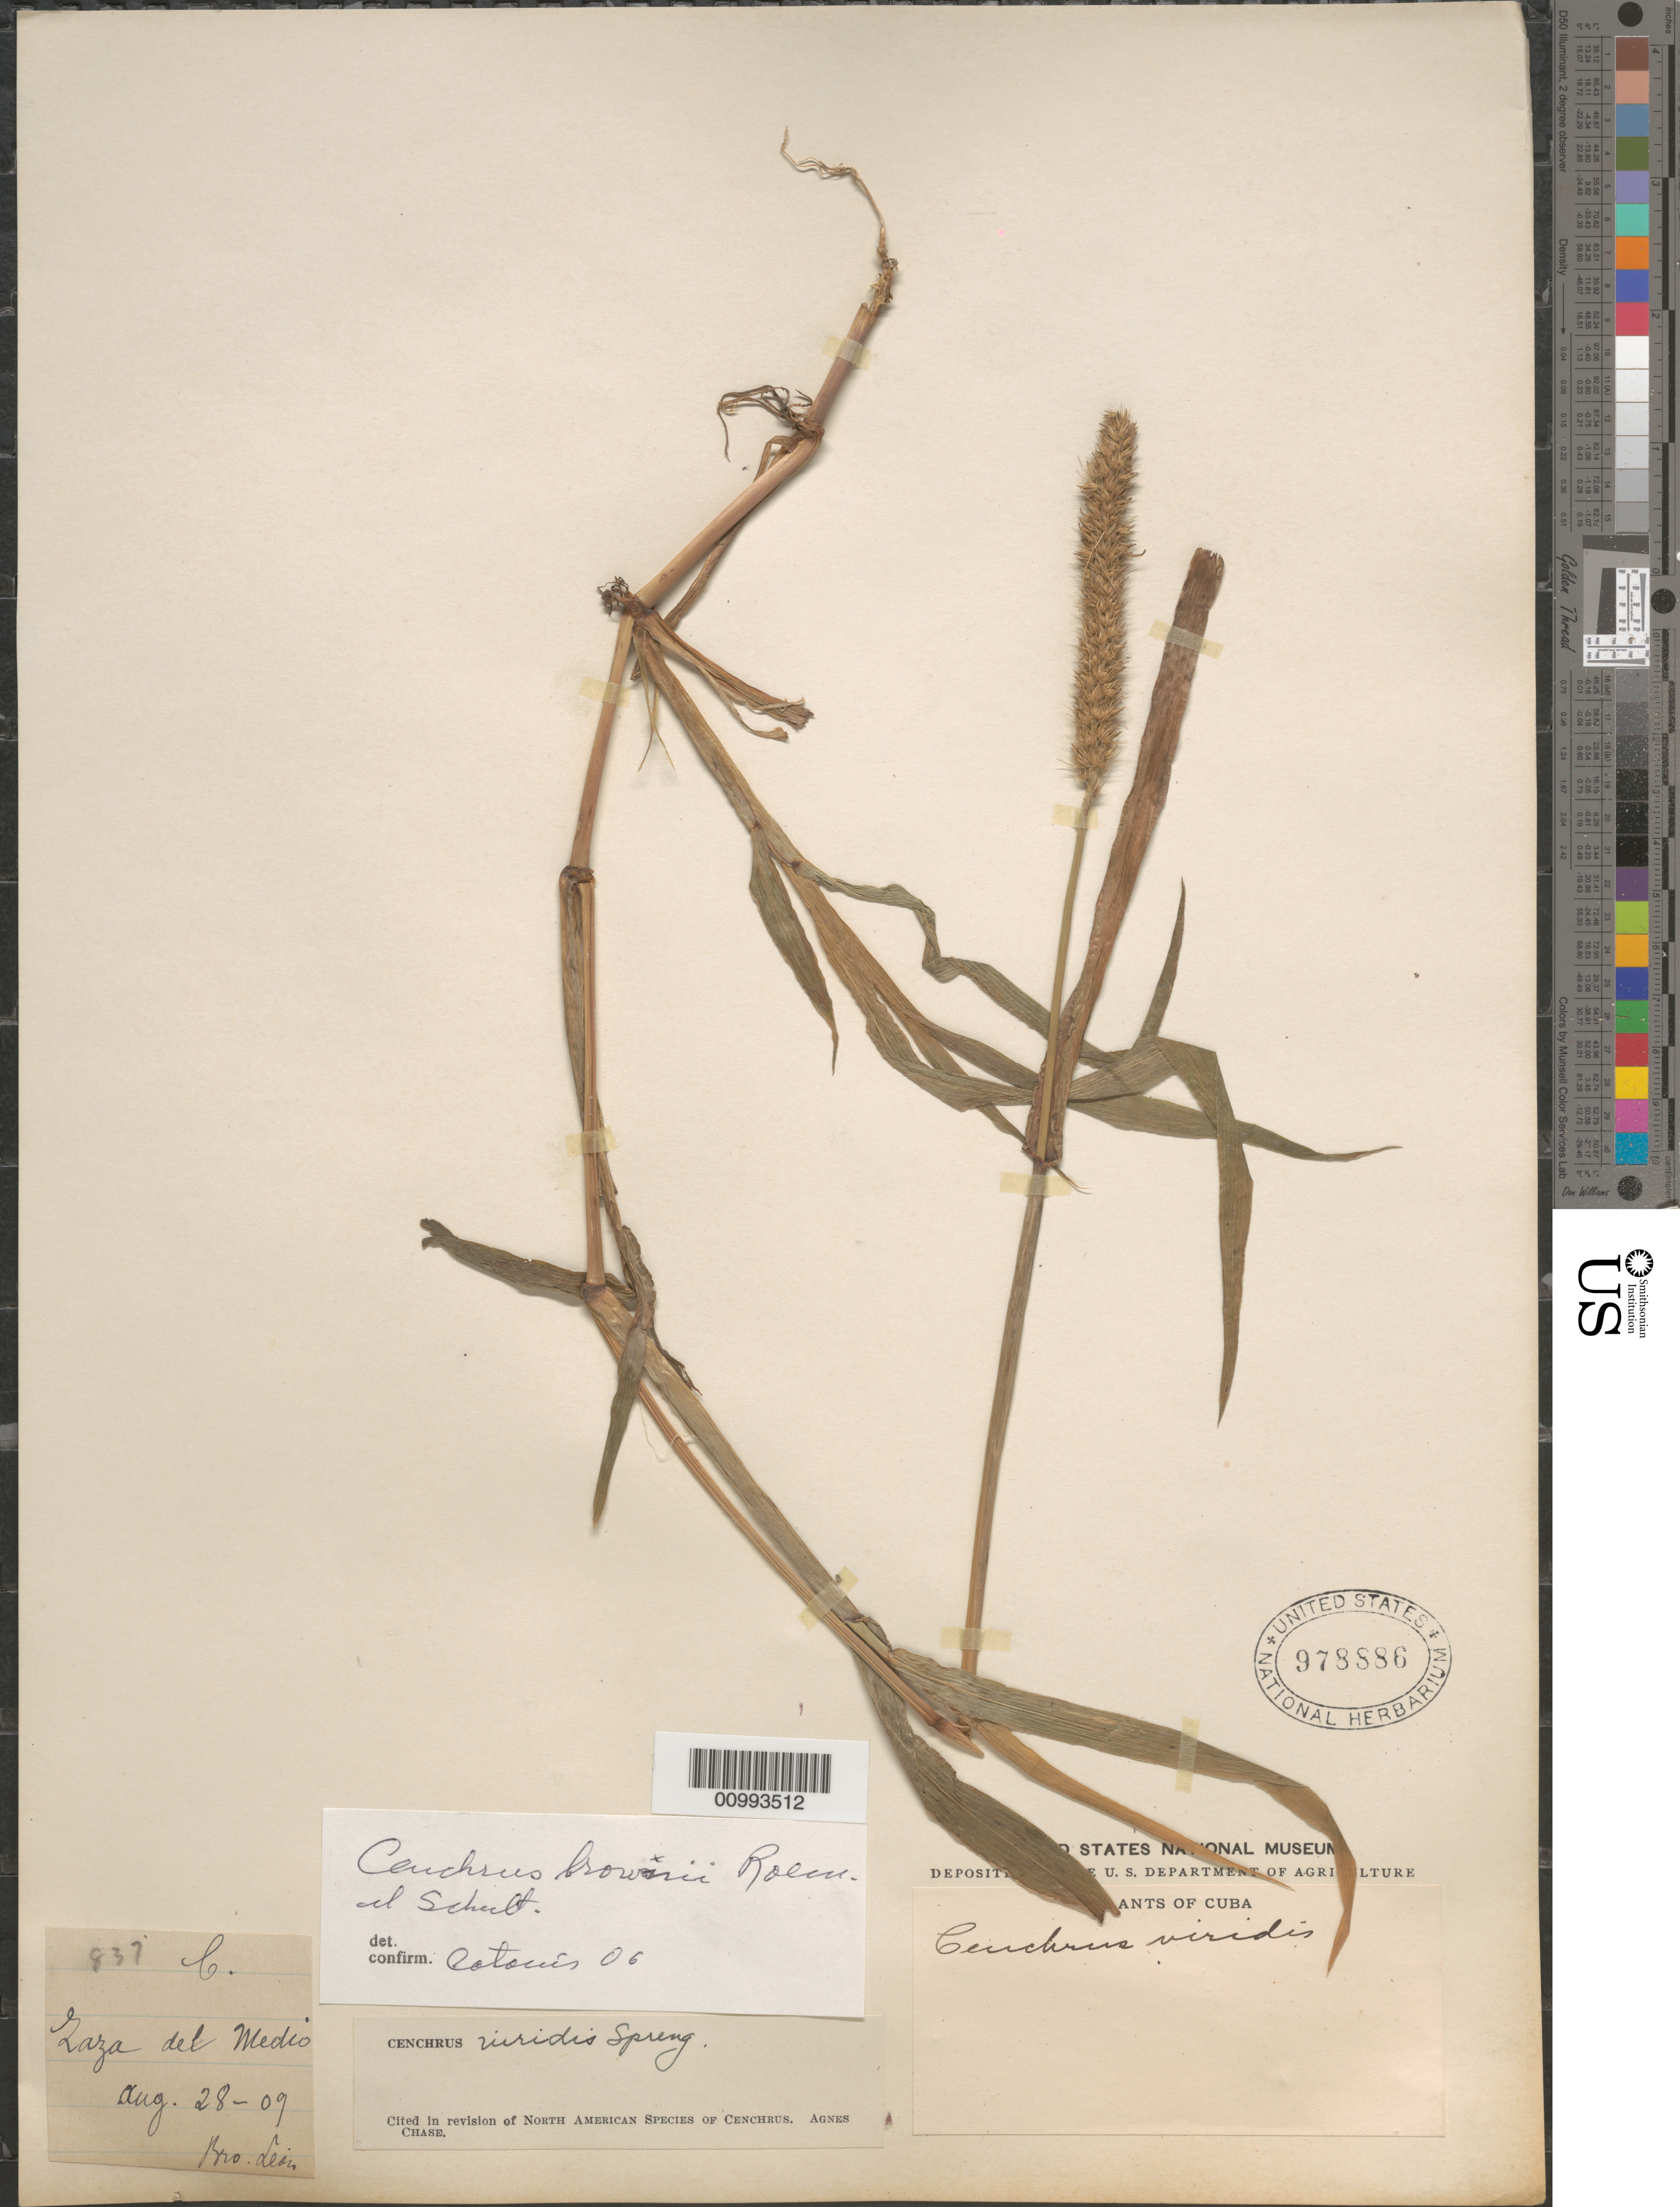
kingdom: Plantae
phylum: Tracheophyta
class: Liliopsida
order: Poales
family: Poaceae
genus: Cenchrus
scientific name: Cenchrus brownii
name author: Roem. & Schult.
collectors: Bro. León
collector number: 837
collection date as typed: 28 Aug 1909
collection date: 1909-08-28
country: Cuba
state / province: Sancti Spiritus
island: Cuba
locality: Zaza del Medio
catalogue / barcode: US 978886